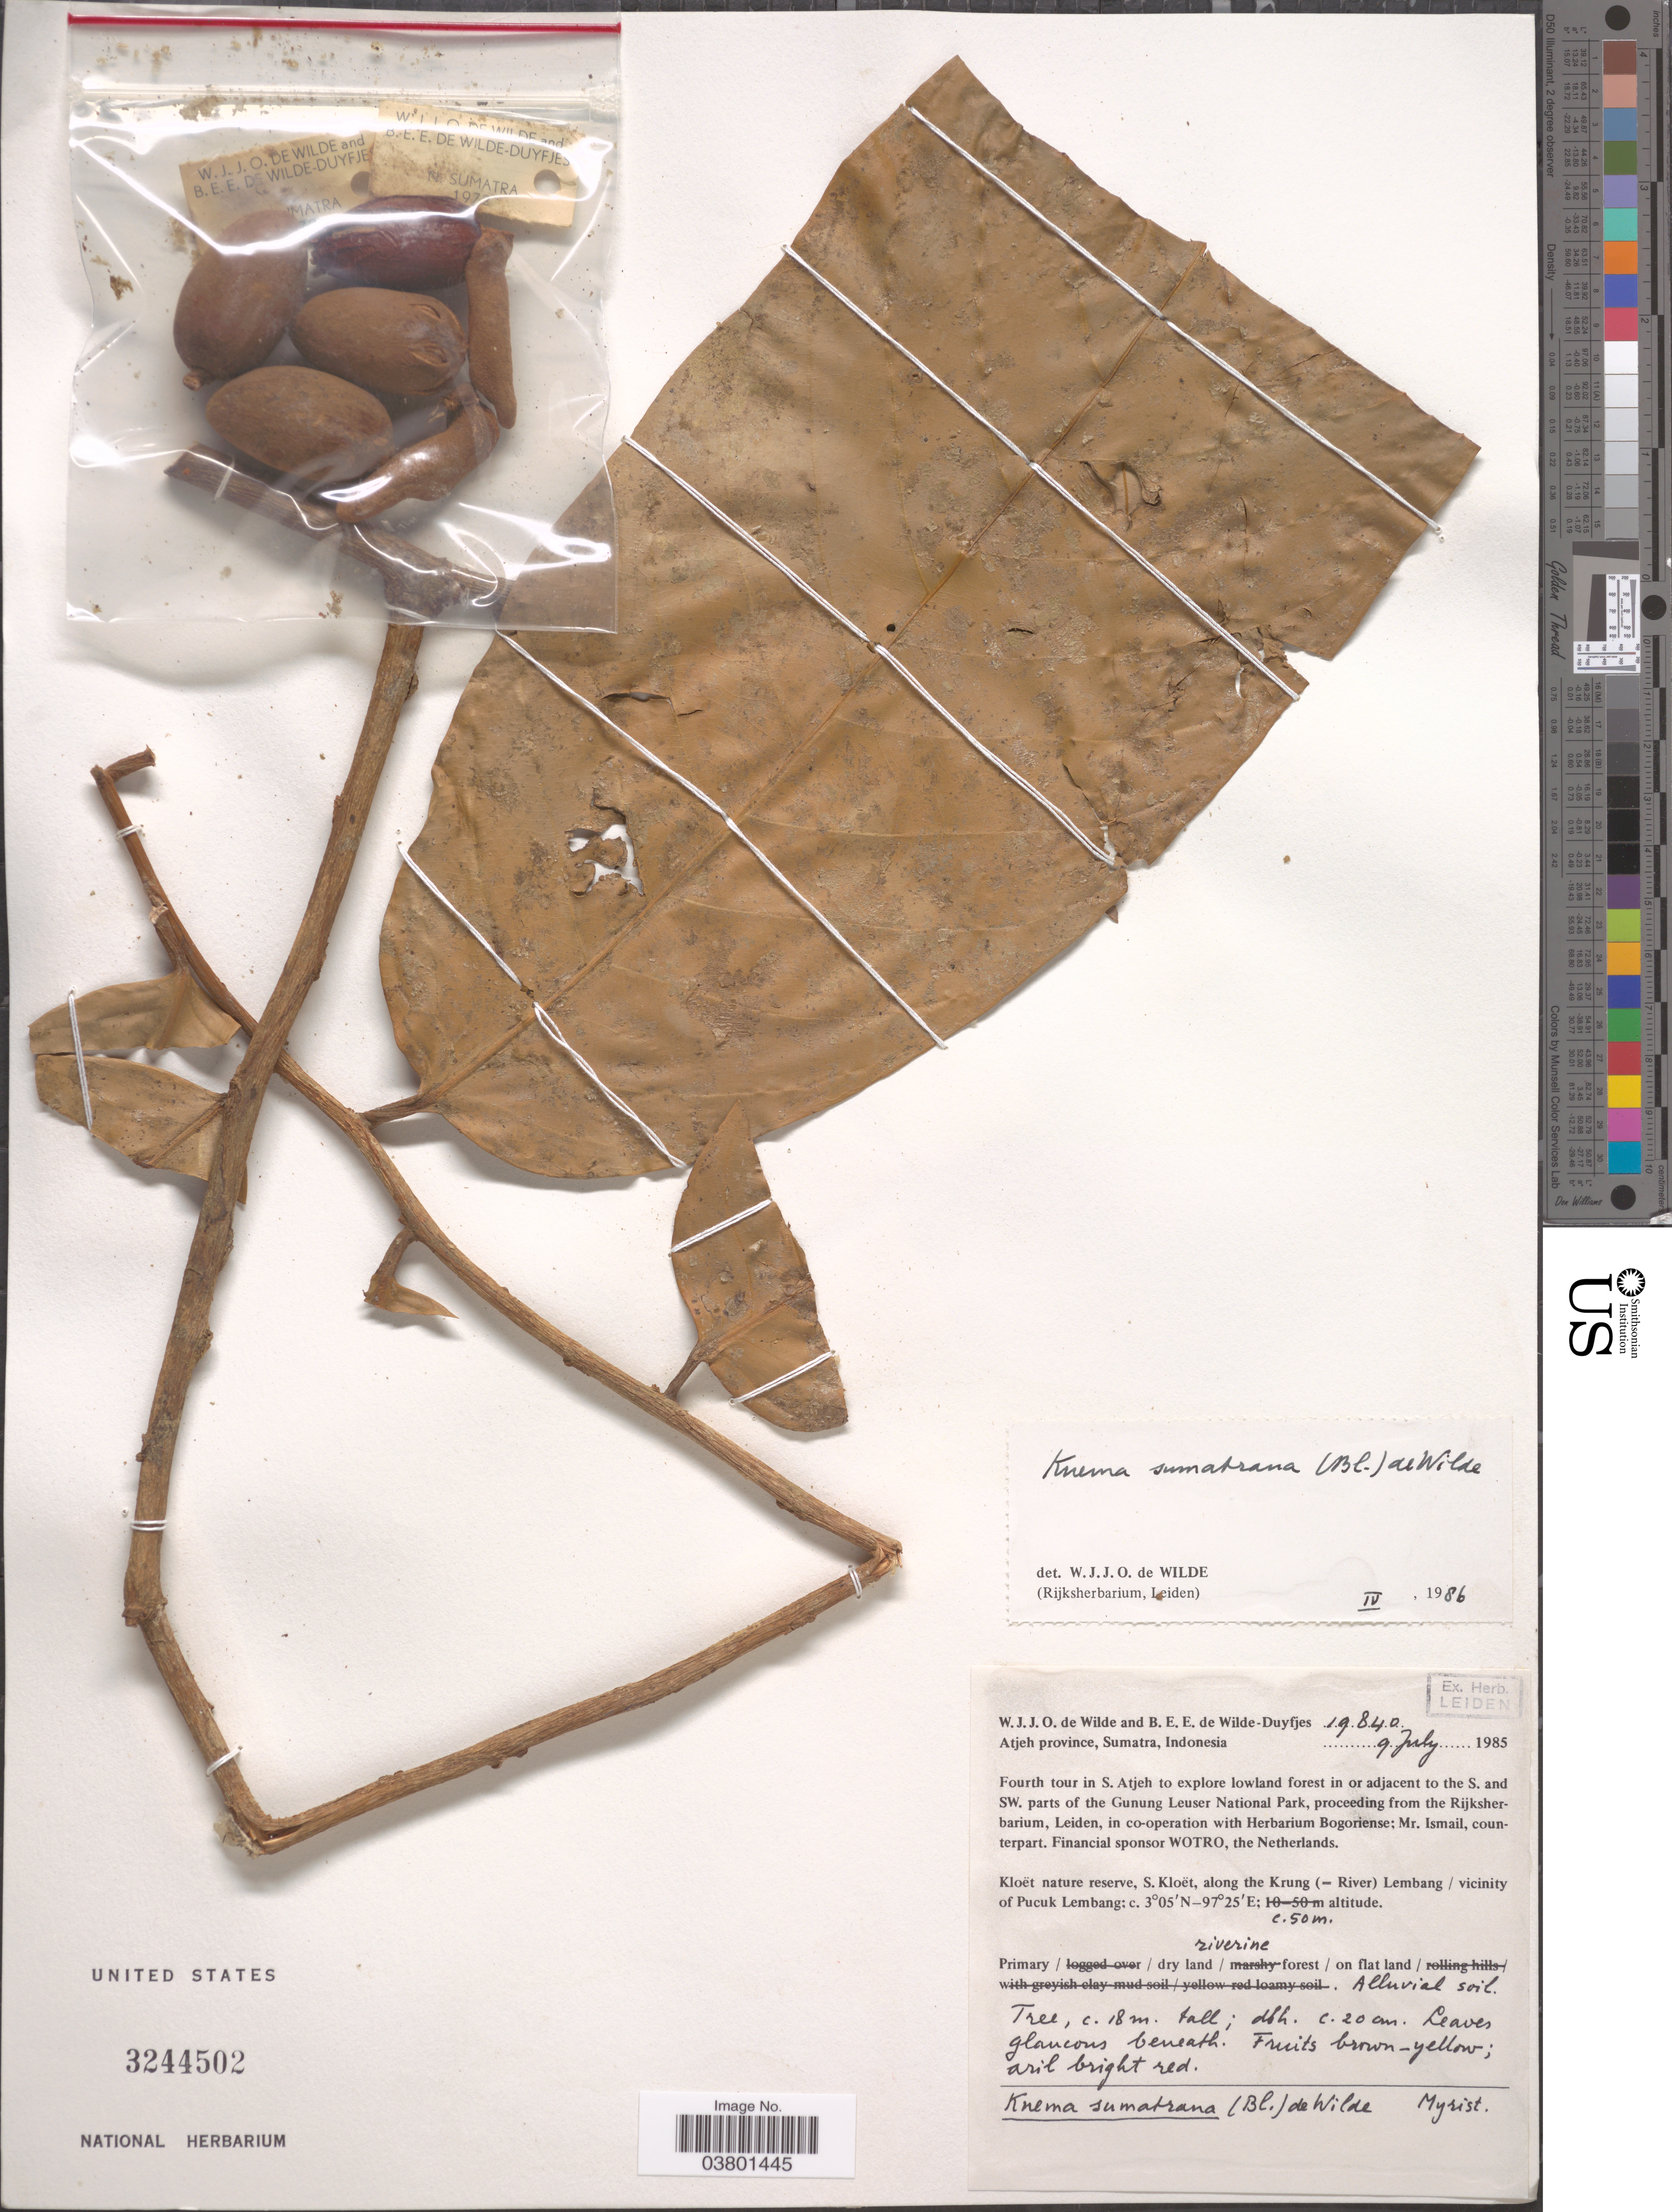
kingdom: Plantae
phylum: Tracheophyta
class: Magnoliopsida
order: Magnoliales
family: Myristicaceae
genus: Knema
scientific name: Knema sumatrana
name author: (Blume) W.J. de Wilde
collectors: W. J. de Wilde & B. E. de Wilde-Duyfjes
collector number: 19840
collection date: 1985-07-09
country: Indonesia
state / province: Sumatra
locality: Atjeh province. Fourth tour in S. Atjeh to explore lowland forest in or adjacent to the S. and SW. parts of the Gunung Leuser National Park. Kloët nature reserve, S. Kloët, along the Krung (= River) Lembang/ vicinity of Pucuk Lembang.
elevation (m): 50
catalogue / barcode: US 3244502